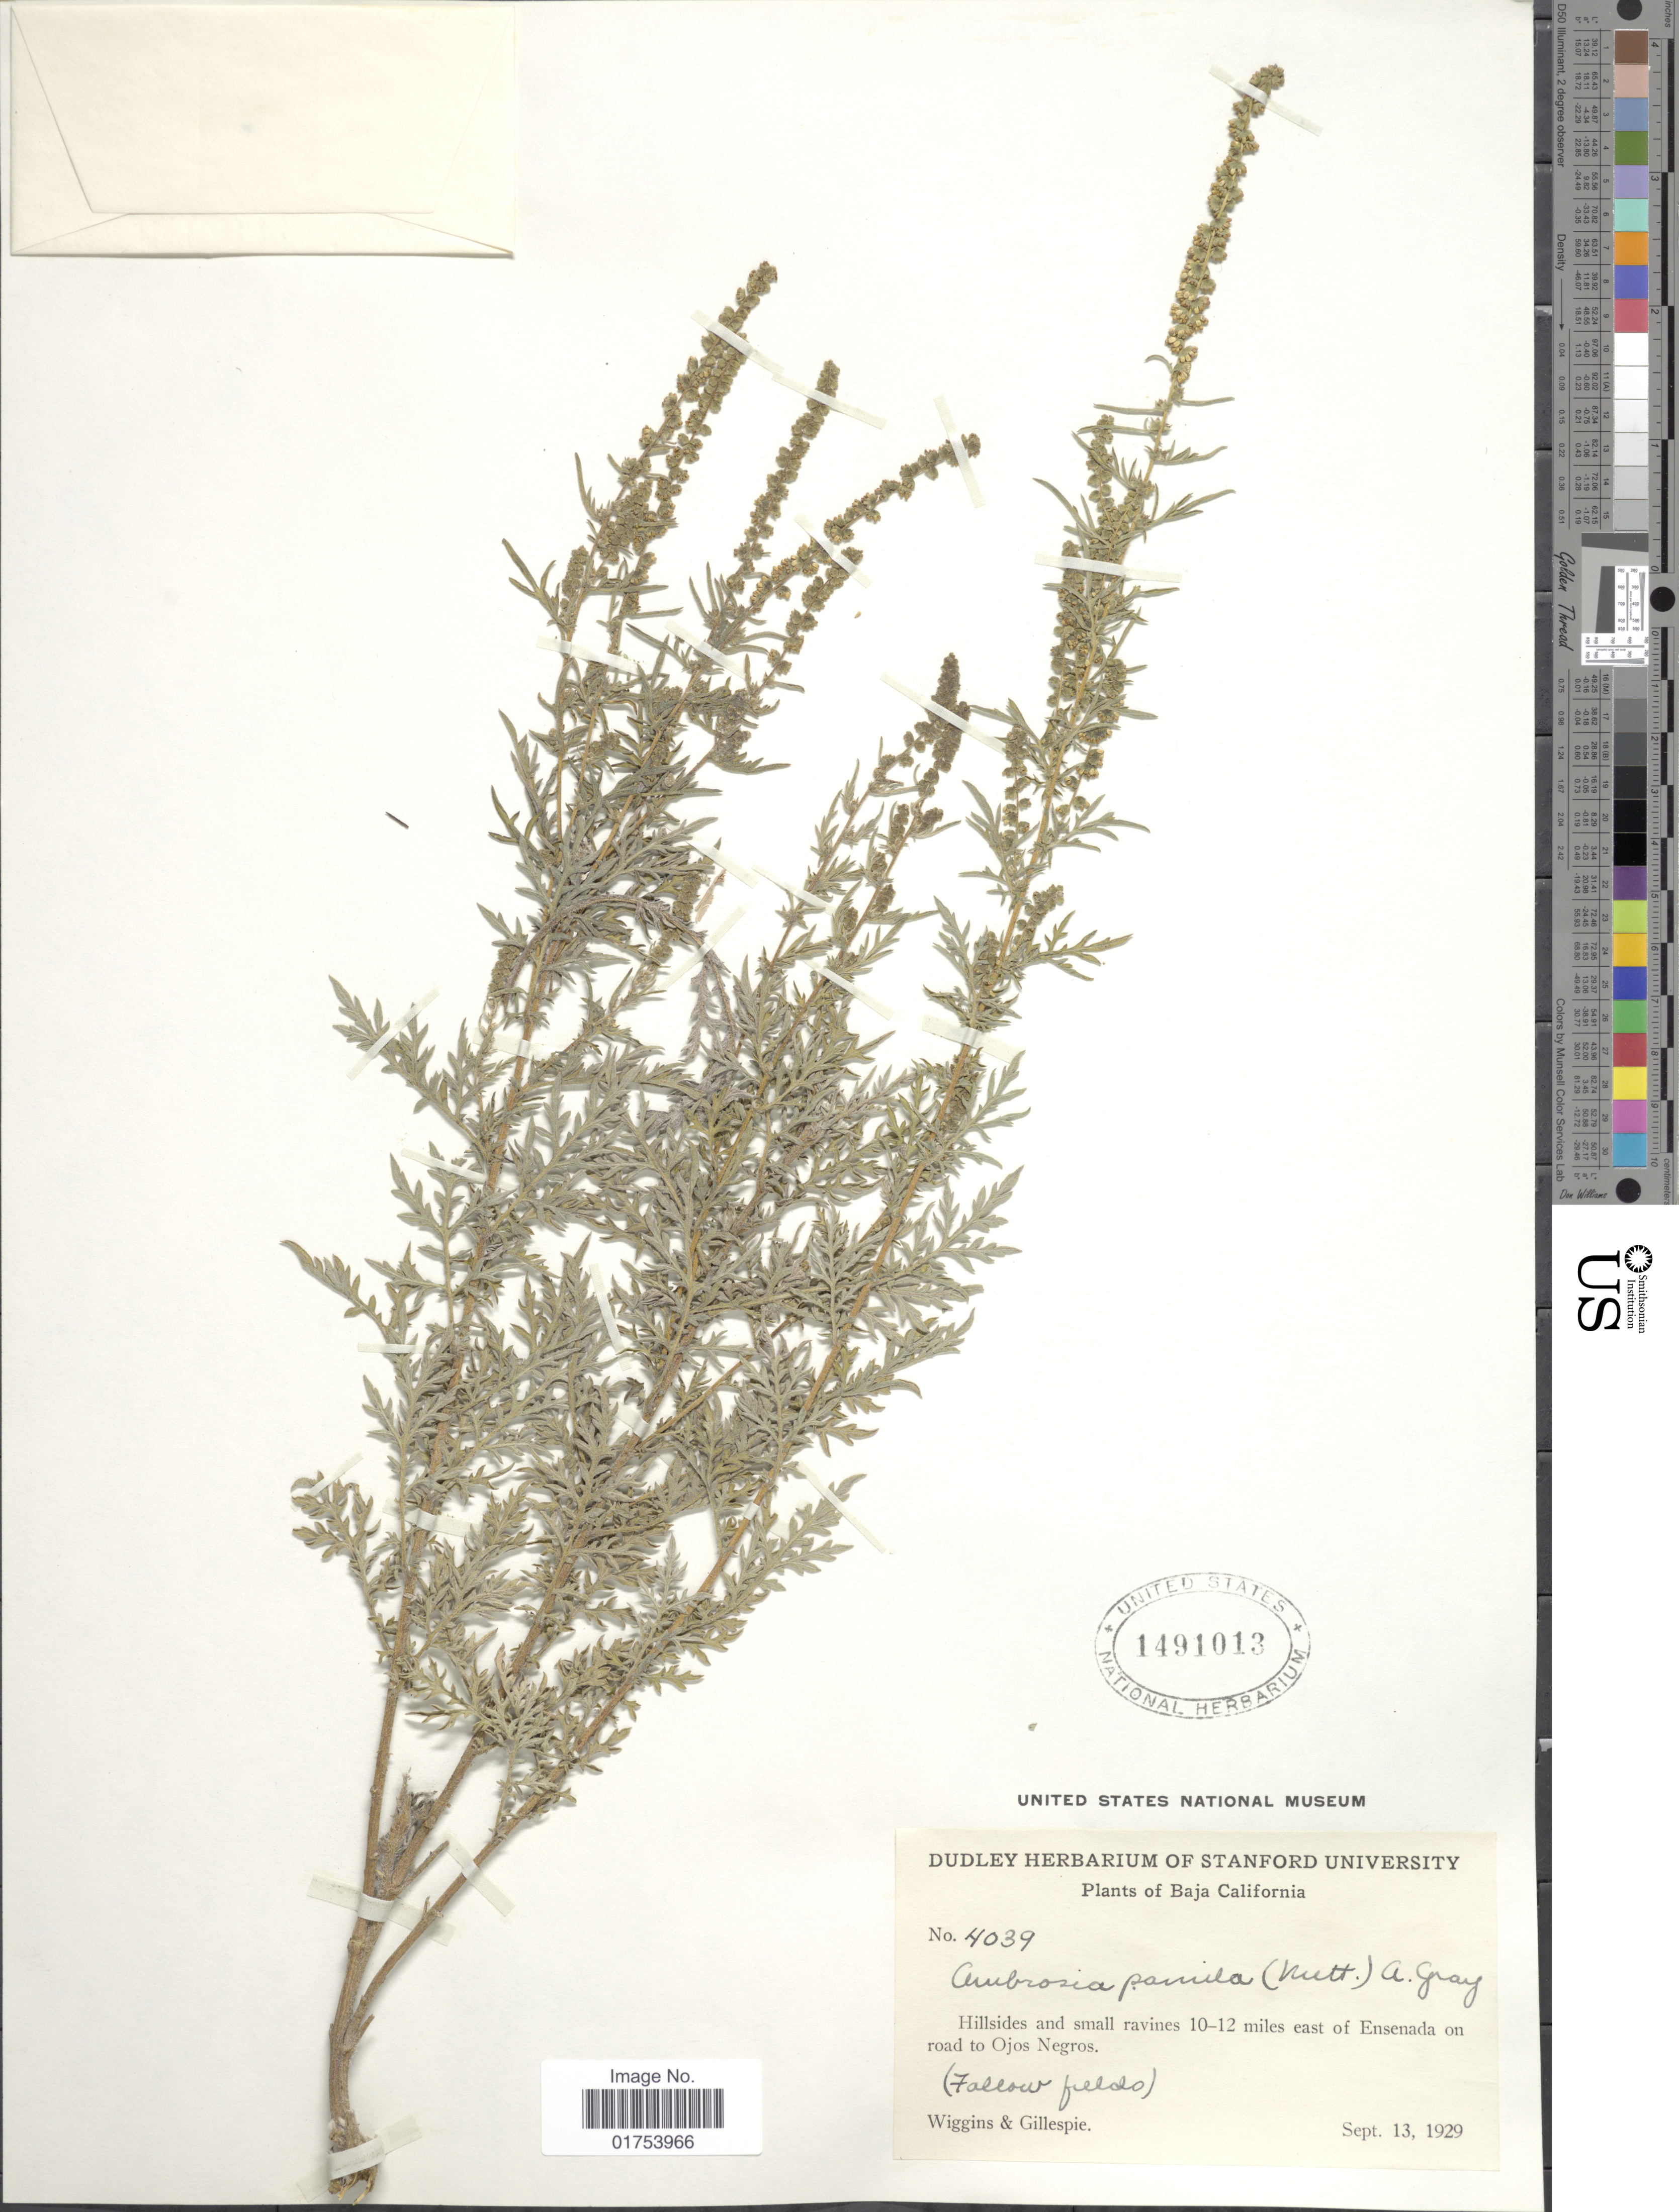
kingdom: Plantae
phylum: Tracheophyta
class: Magnoliopsida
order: Asterales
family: Asteraceae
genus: Ambrosia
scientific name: Ambrosia pumila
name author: Nutt.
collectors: -- Wiggins & -- Gillespie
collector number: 4039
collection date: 1929-09-13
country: Mexico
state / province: Baja California Norte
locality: Hillside and small ravines 10-12 miles east of Ensenada on road to Ojos Negros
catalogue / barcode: US 1491013